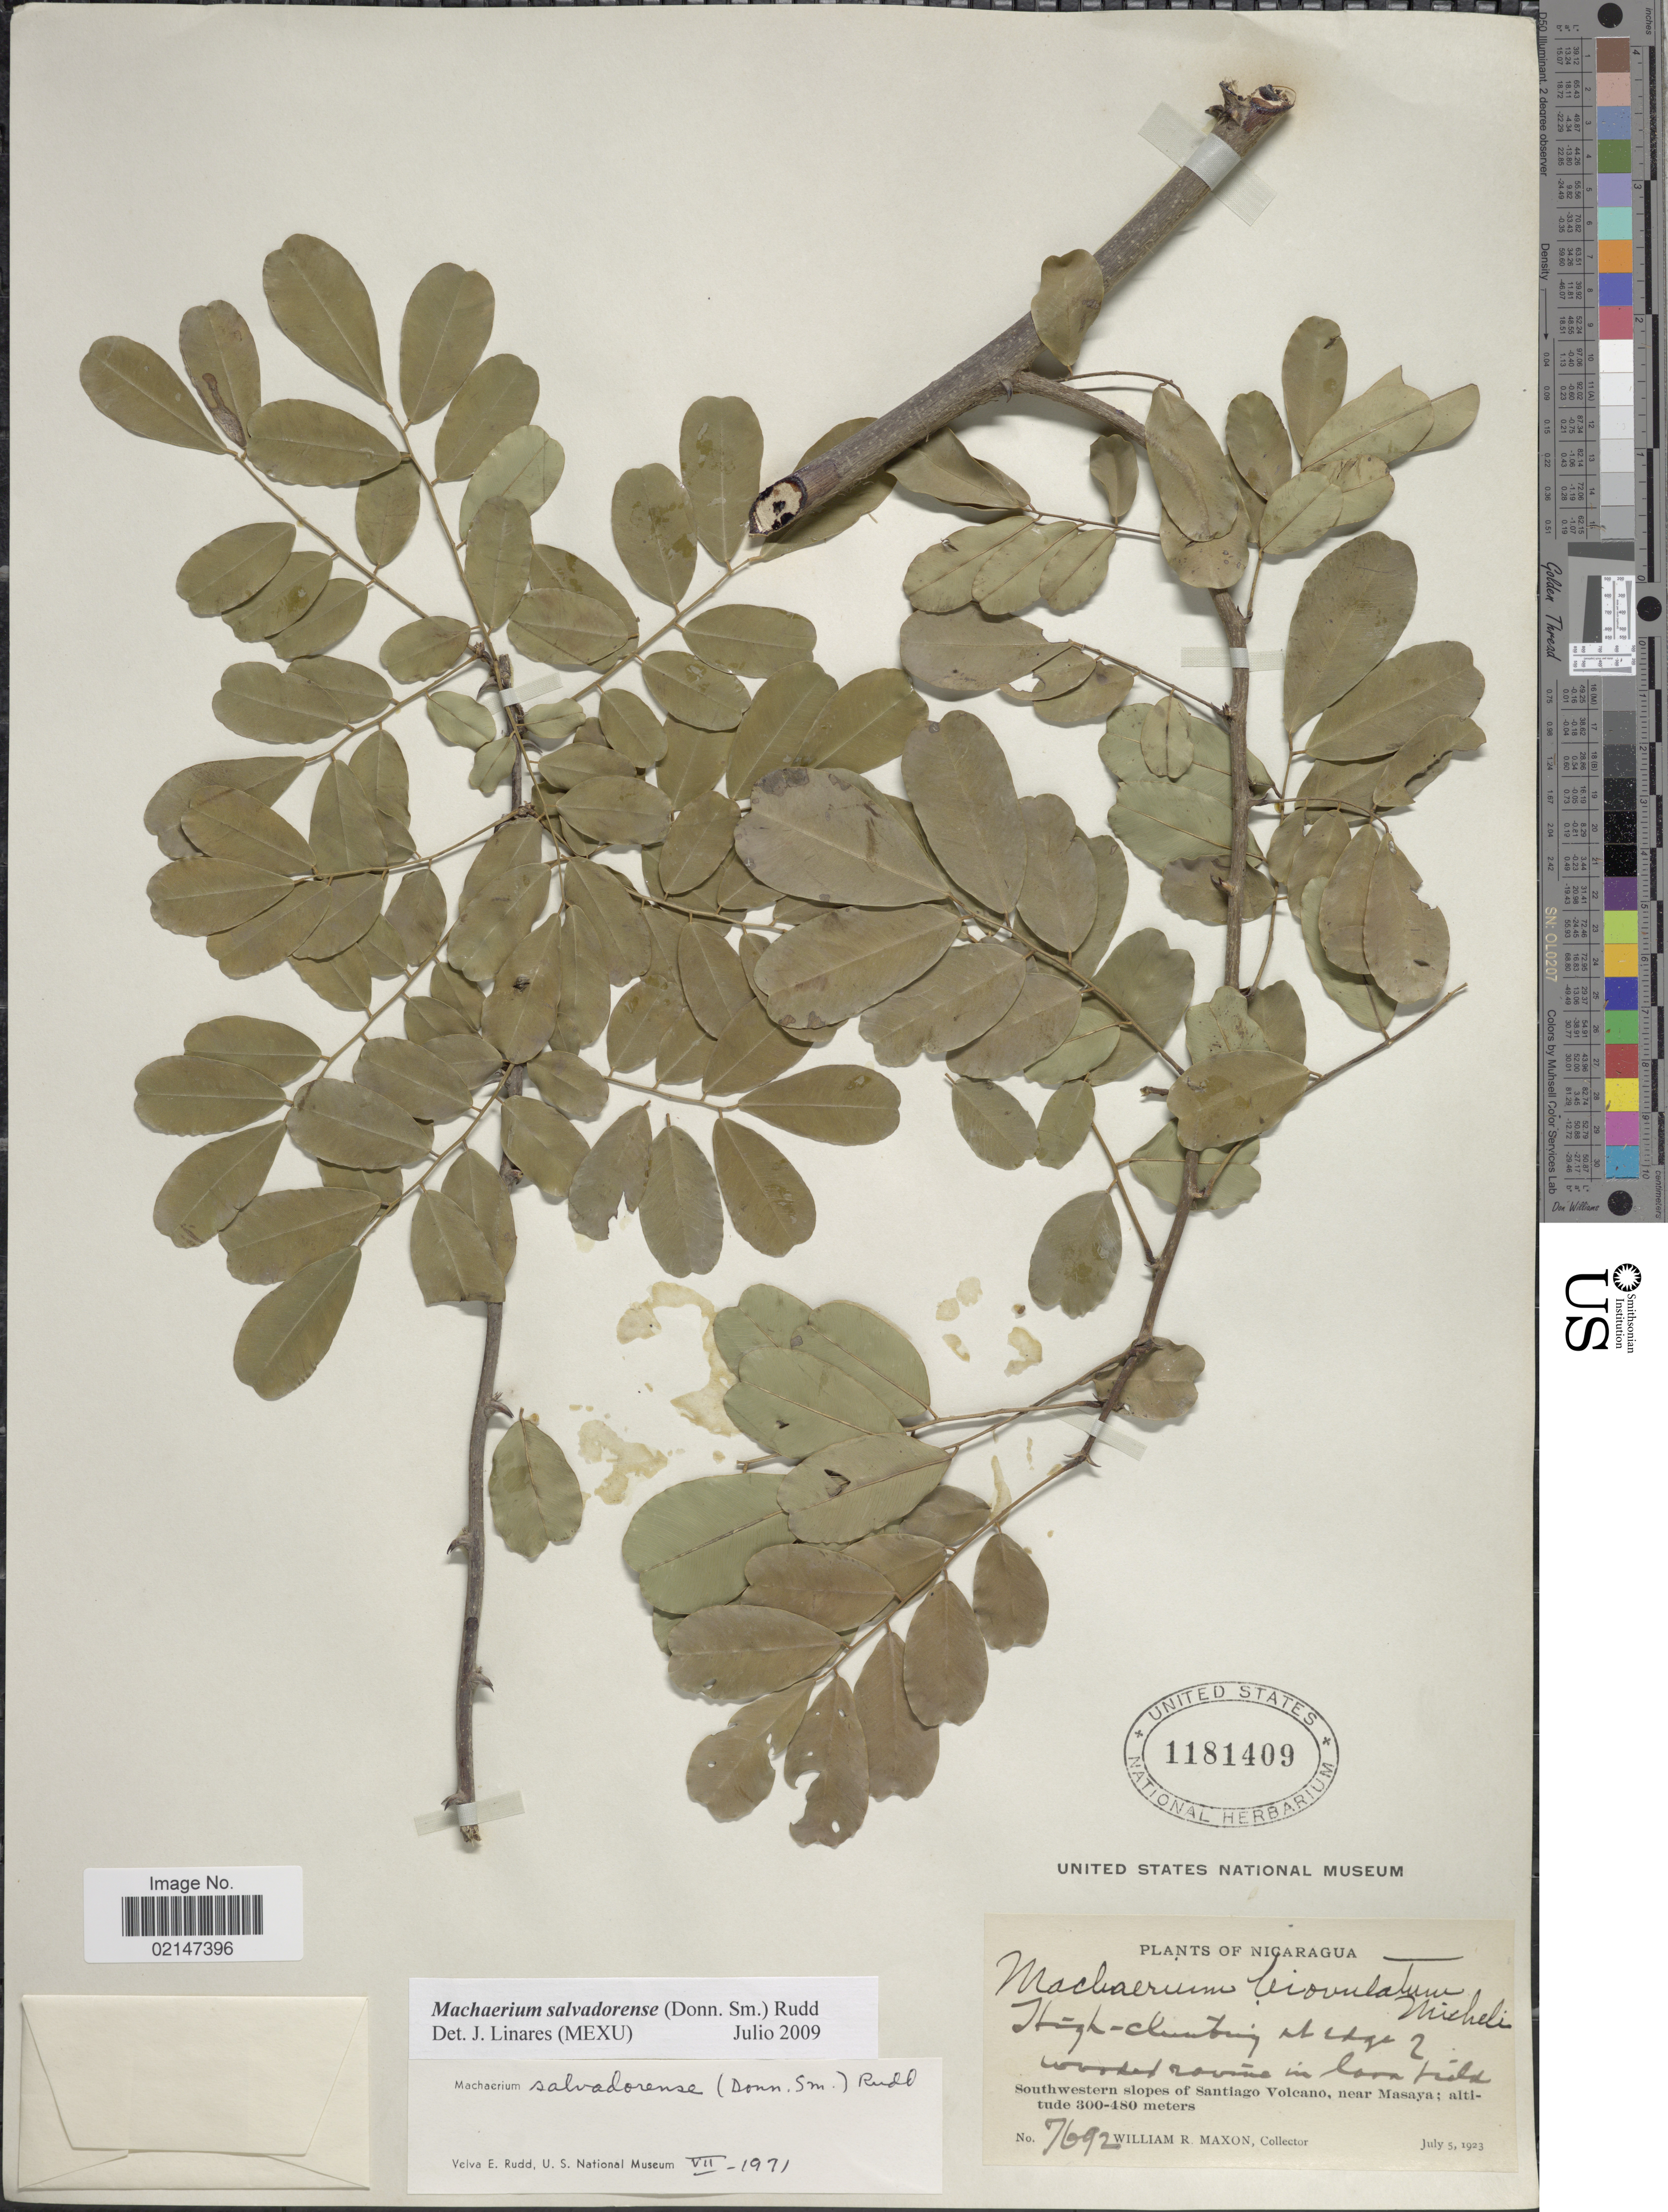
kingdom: Plantae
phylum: Tracheophyta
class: Magnoliopsida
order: Fabales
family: Fabaceae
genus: Machaerium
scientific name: Machaerium salvadorense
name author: (Donn. Sm.) Rudd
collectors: W. R. Maxon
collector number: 7692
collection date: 1923-07-05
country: Nicaragua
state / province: Masaya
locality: Southwestern slopes of Santiago Volcano, near Masaya. Wooded ravine in lava field.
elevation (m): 300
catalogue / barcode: US 1181409